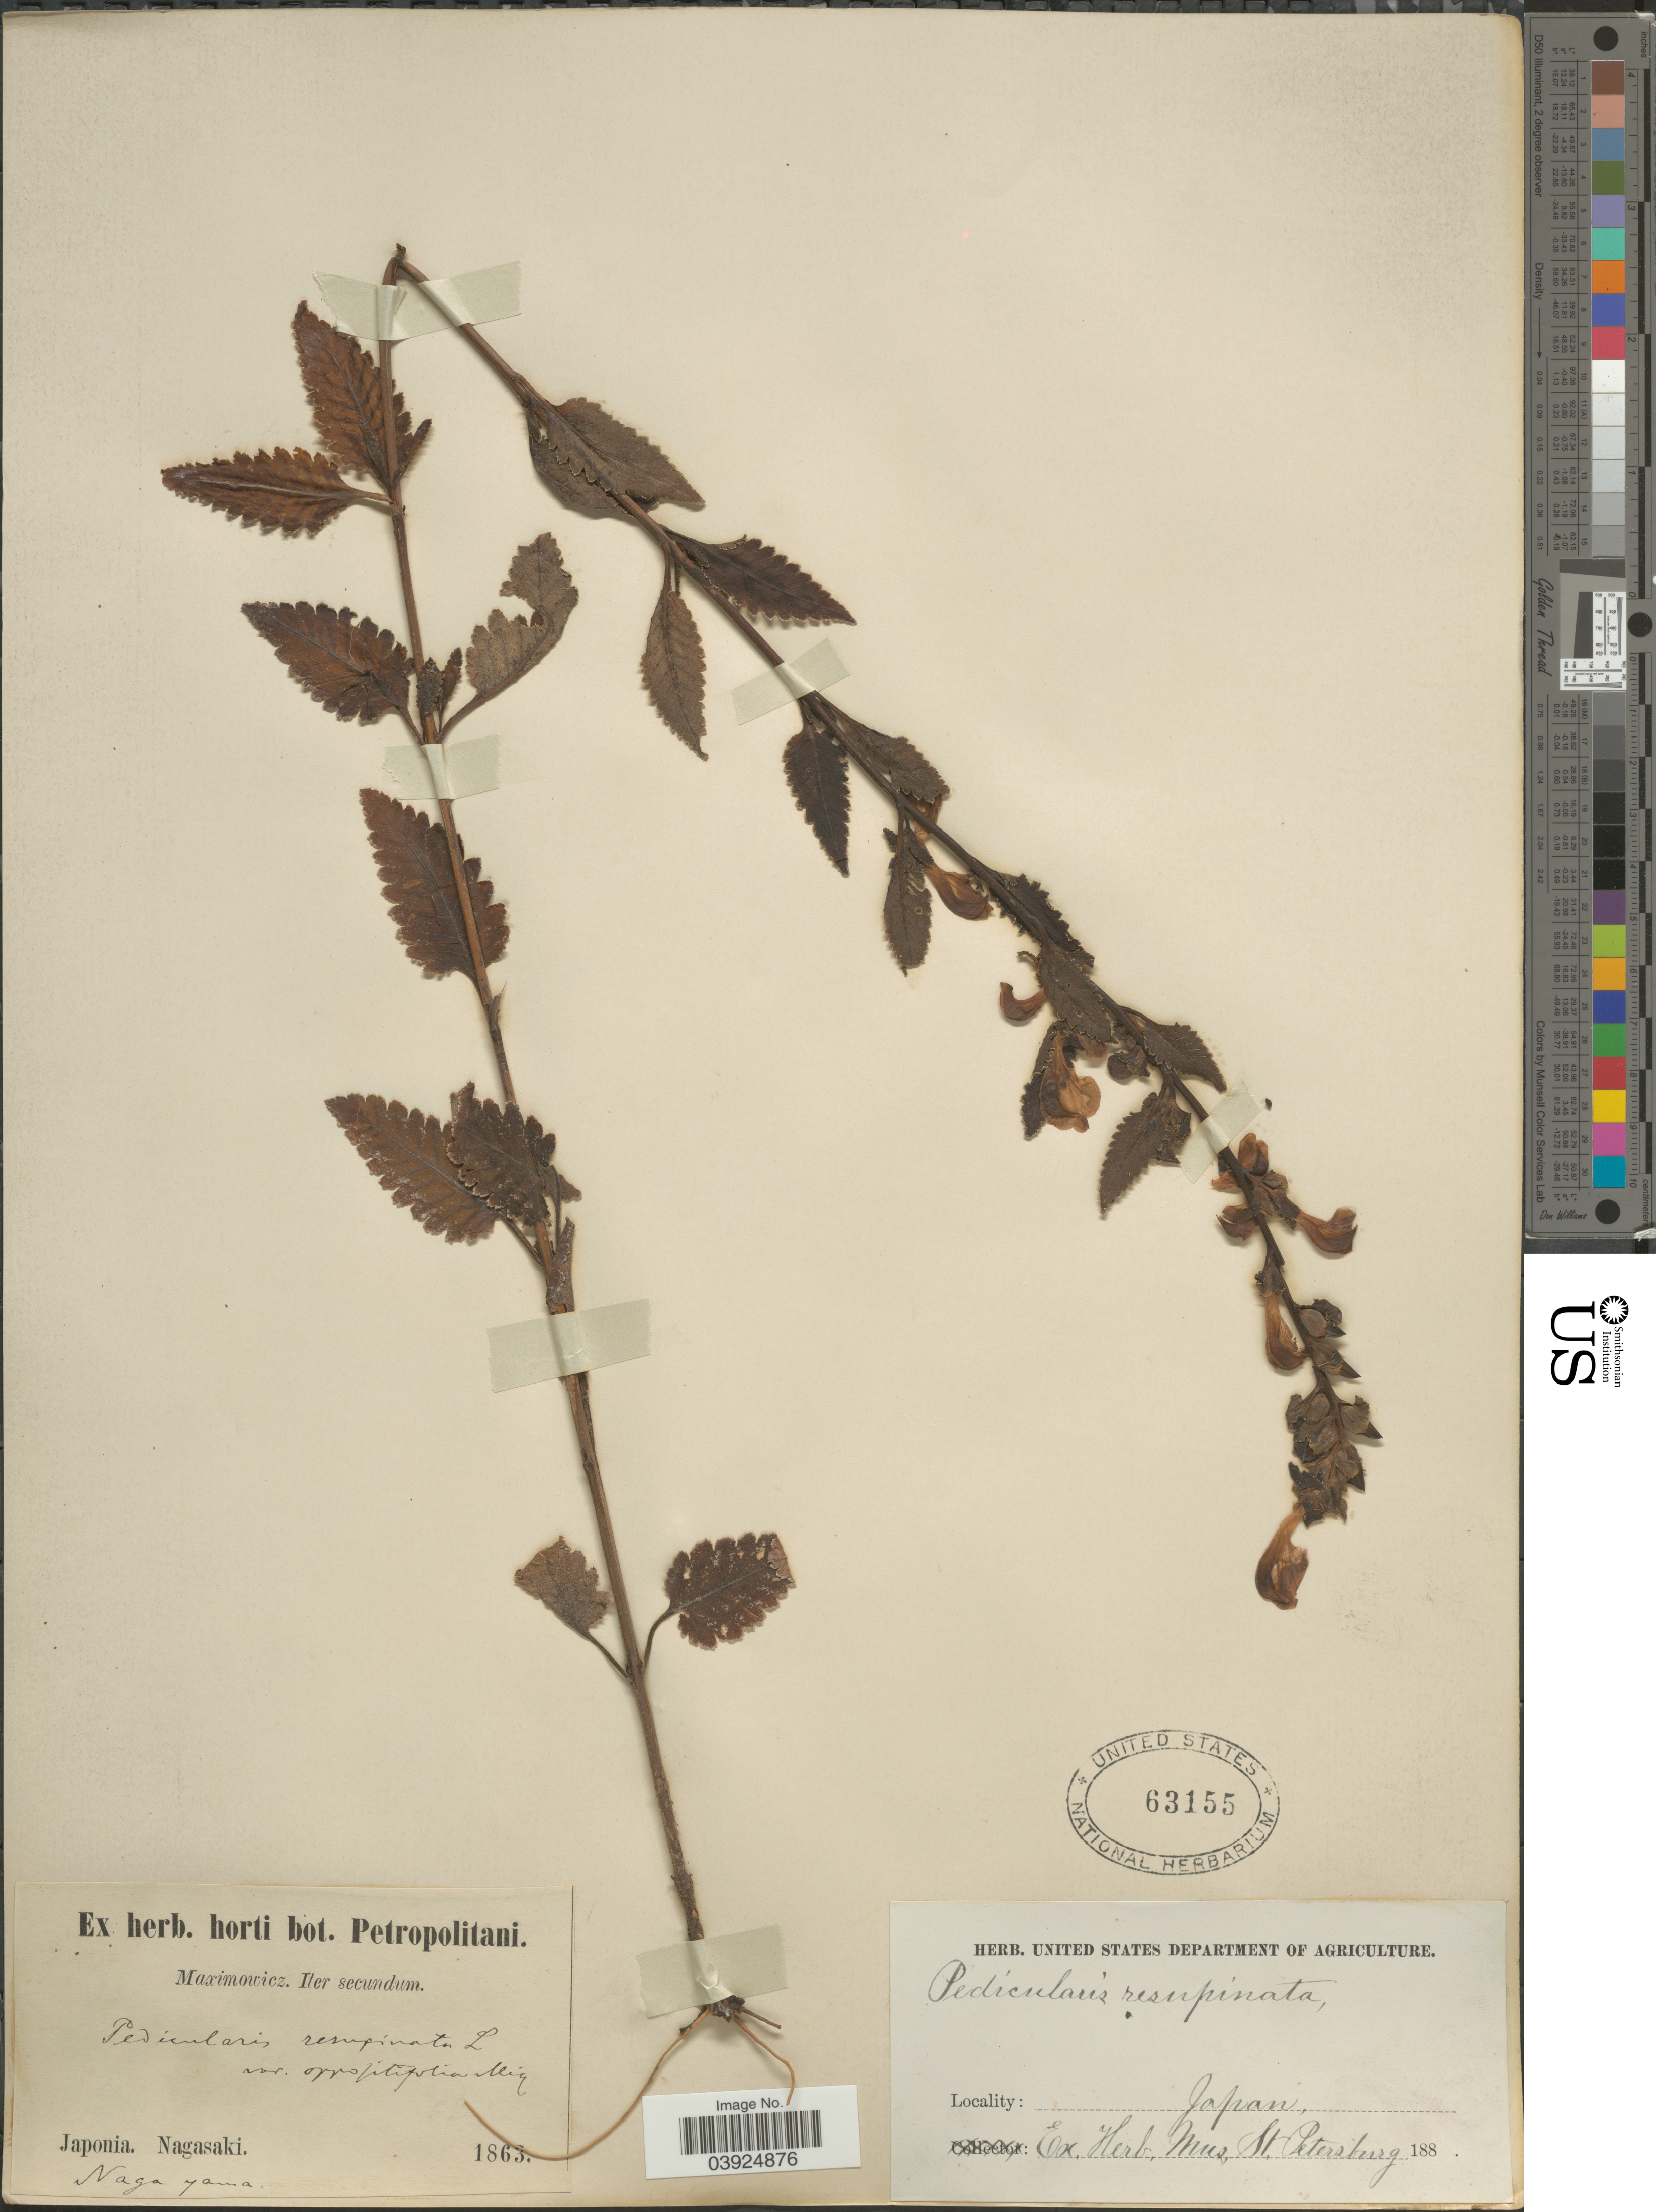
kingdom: Plantae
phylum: Tracheophyta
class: Magnoliopsida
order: Lamiales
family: Orobanchaceae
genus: Pedicularis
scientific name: Pedicularis resupinata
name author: L.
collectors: Maximowicz, --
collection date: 1863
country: Japan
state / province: Nagasaki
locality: Naga Yama.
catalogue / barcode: US 63155